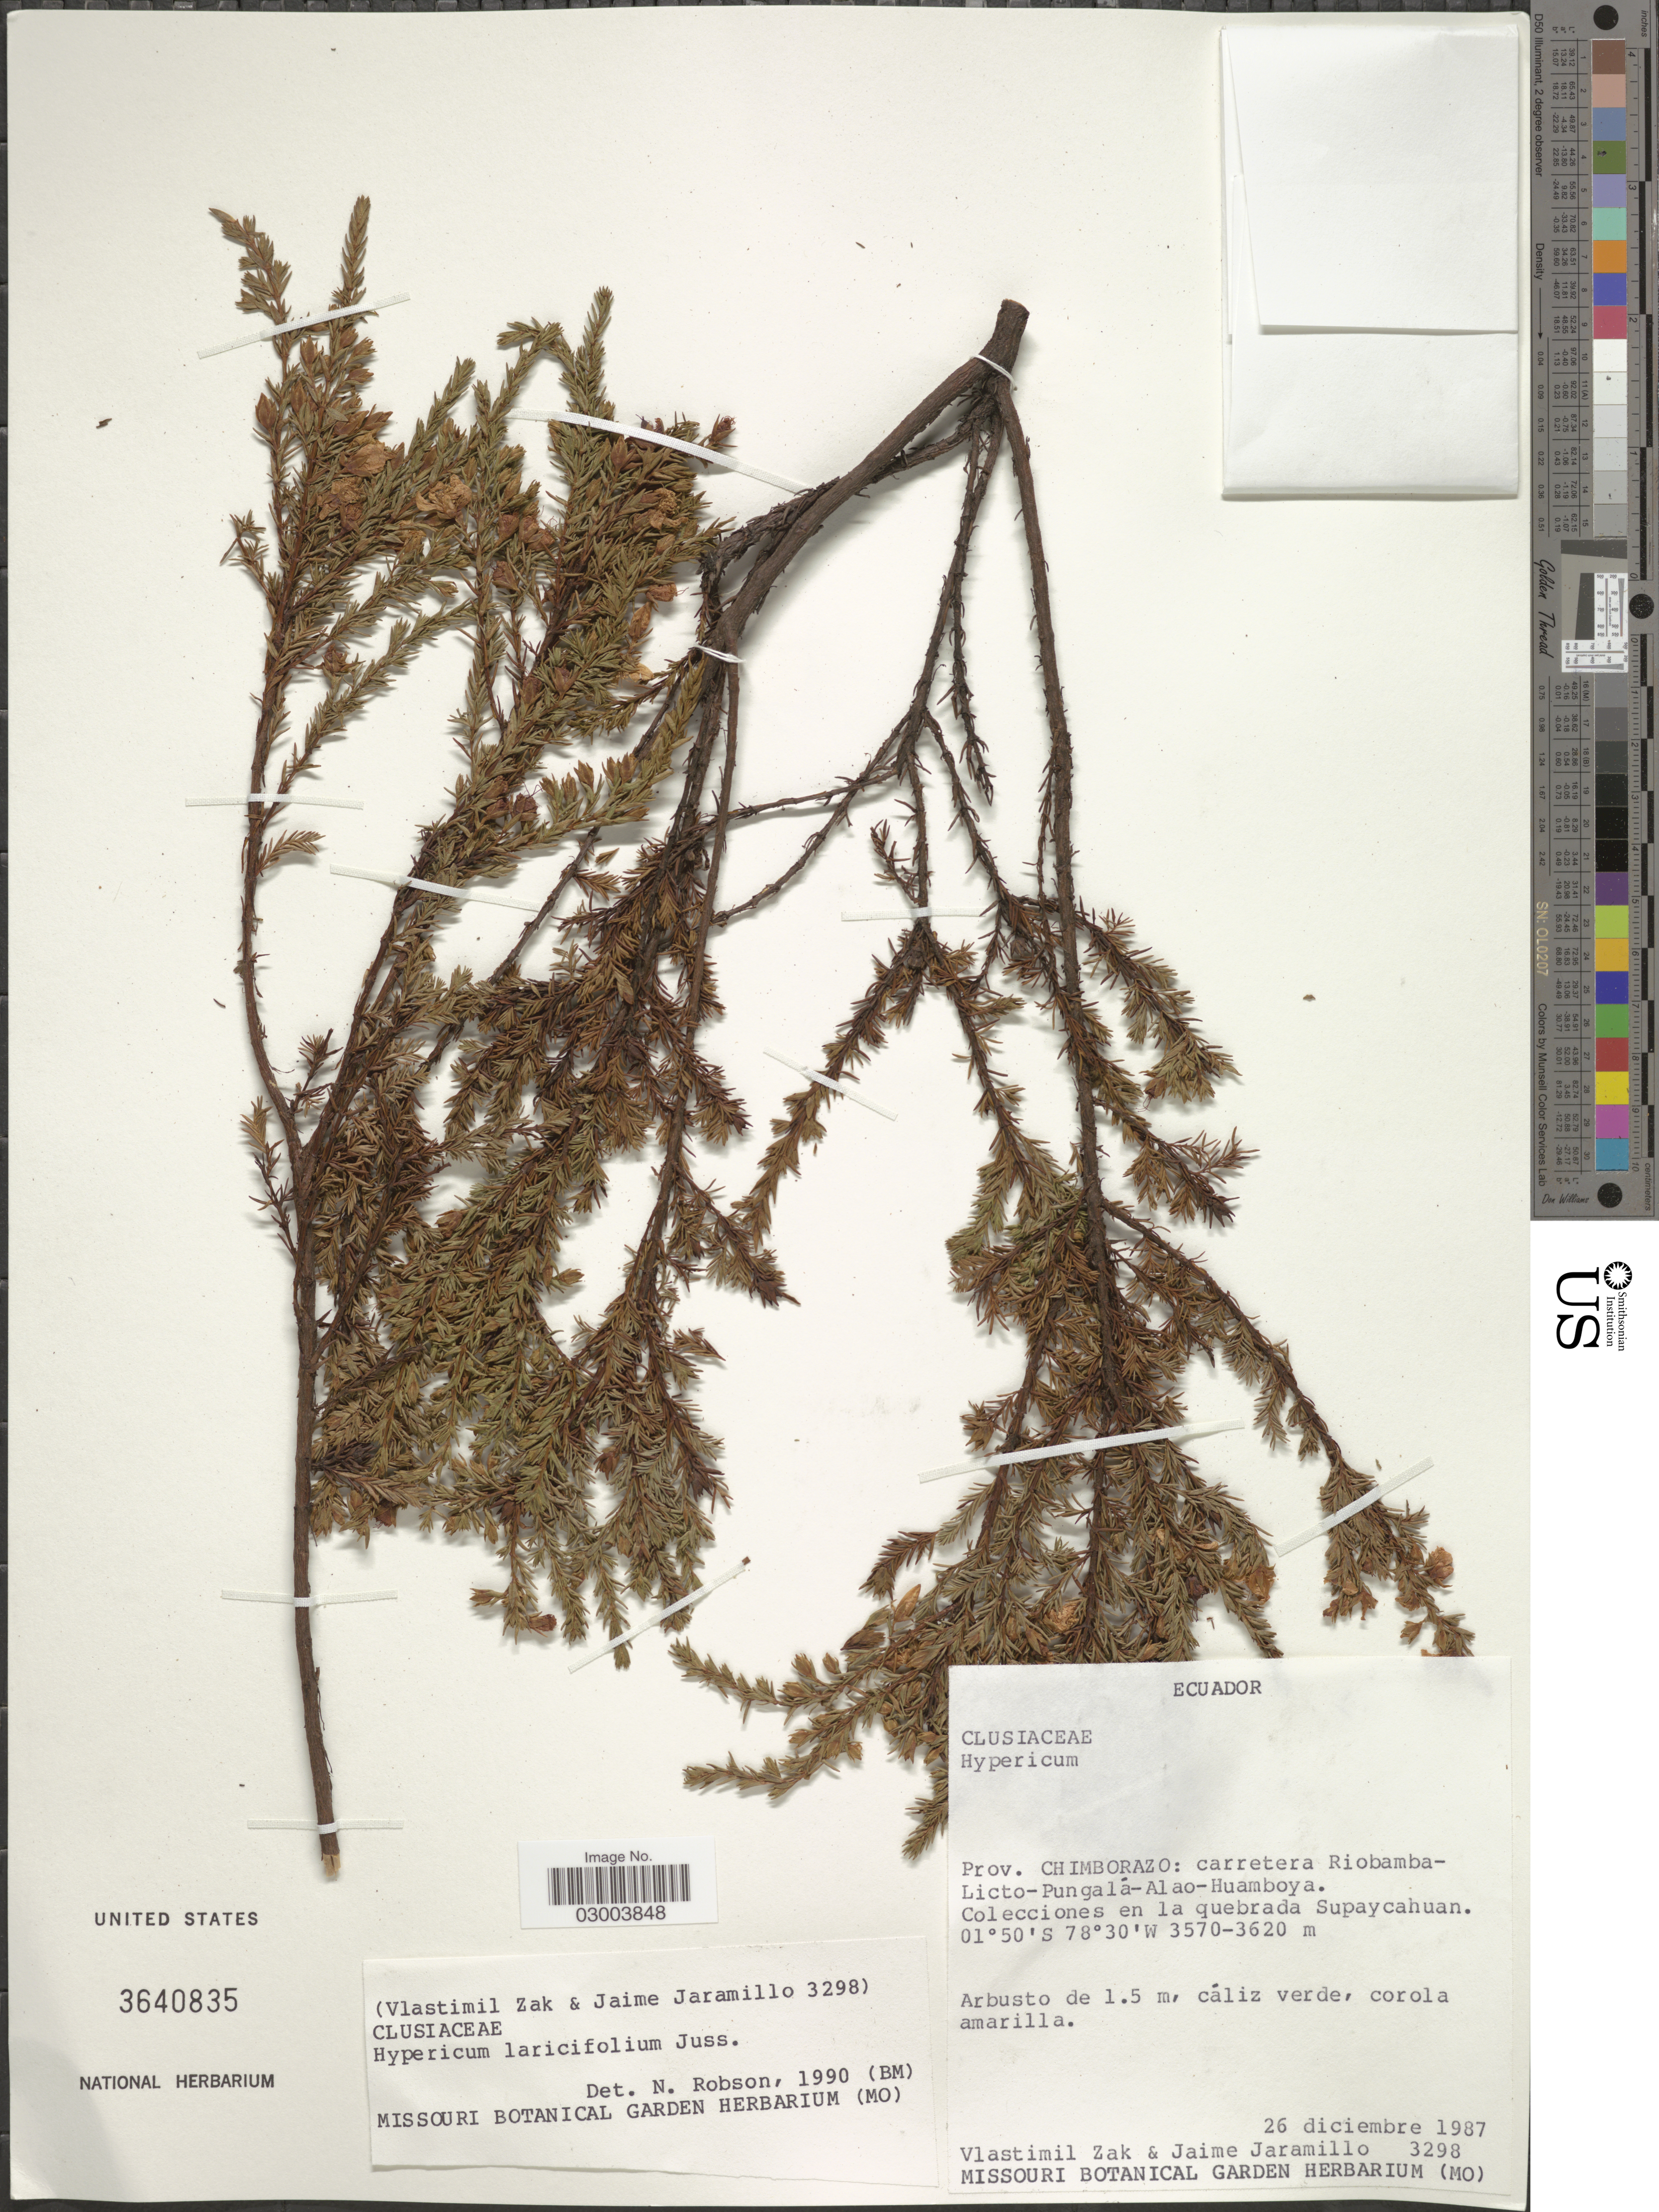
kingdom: Plantae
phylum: Tracheophyta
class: Magnoliopsida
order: Malpighiales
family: Hypericaceae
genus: Hypericum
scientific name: Hypericum laricifolium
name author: Juss.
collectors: V. Zak & J. Jaramillo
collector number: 3298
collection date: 1987-12-26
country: Ecuador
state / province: Chimborazo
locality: Carretera Riobamba-Licto-Pungalá-Alao-Huamboya, la quebrada Supaycahuan.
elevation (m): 3570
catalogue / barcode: US 3640835